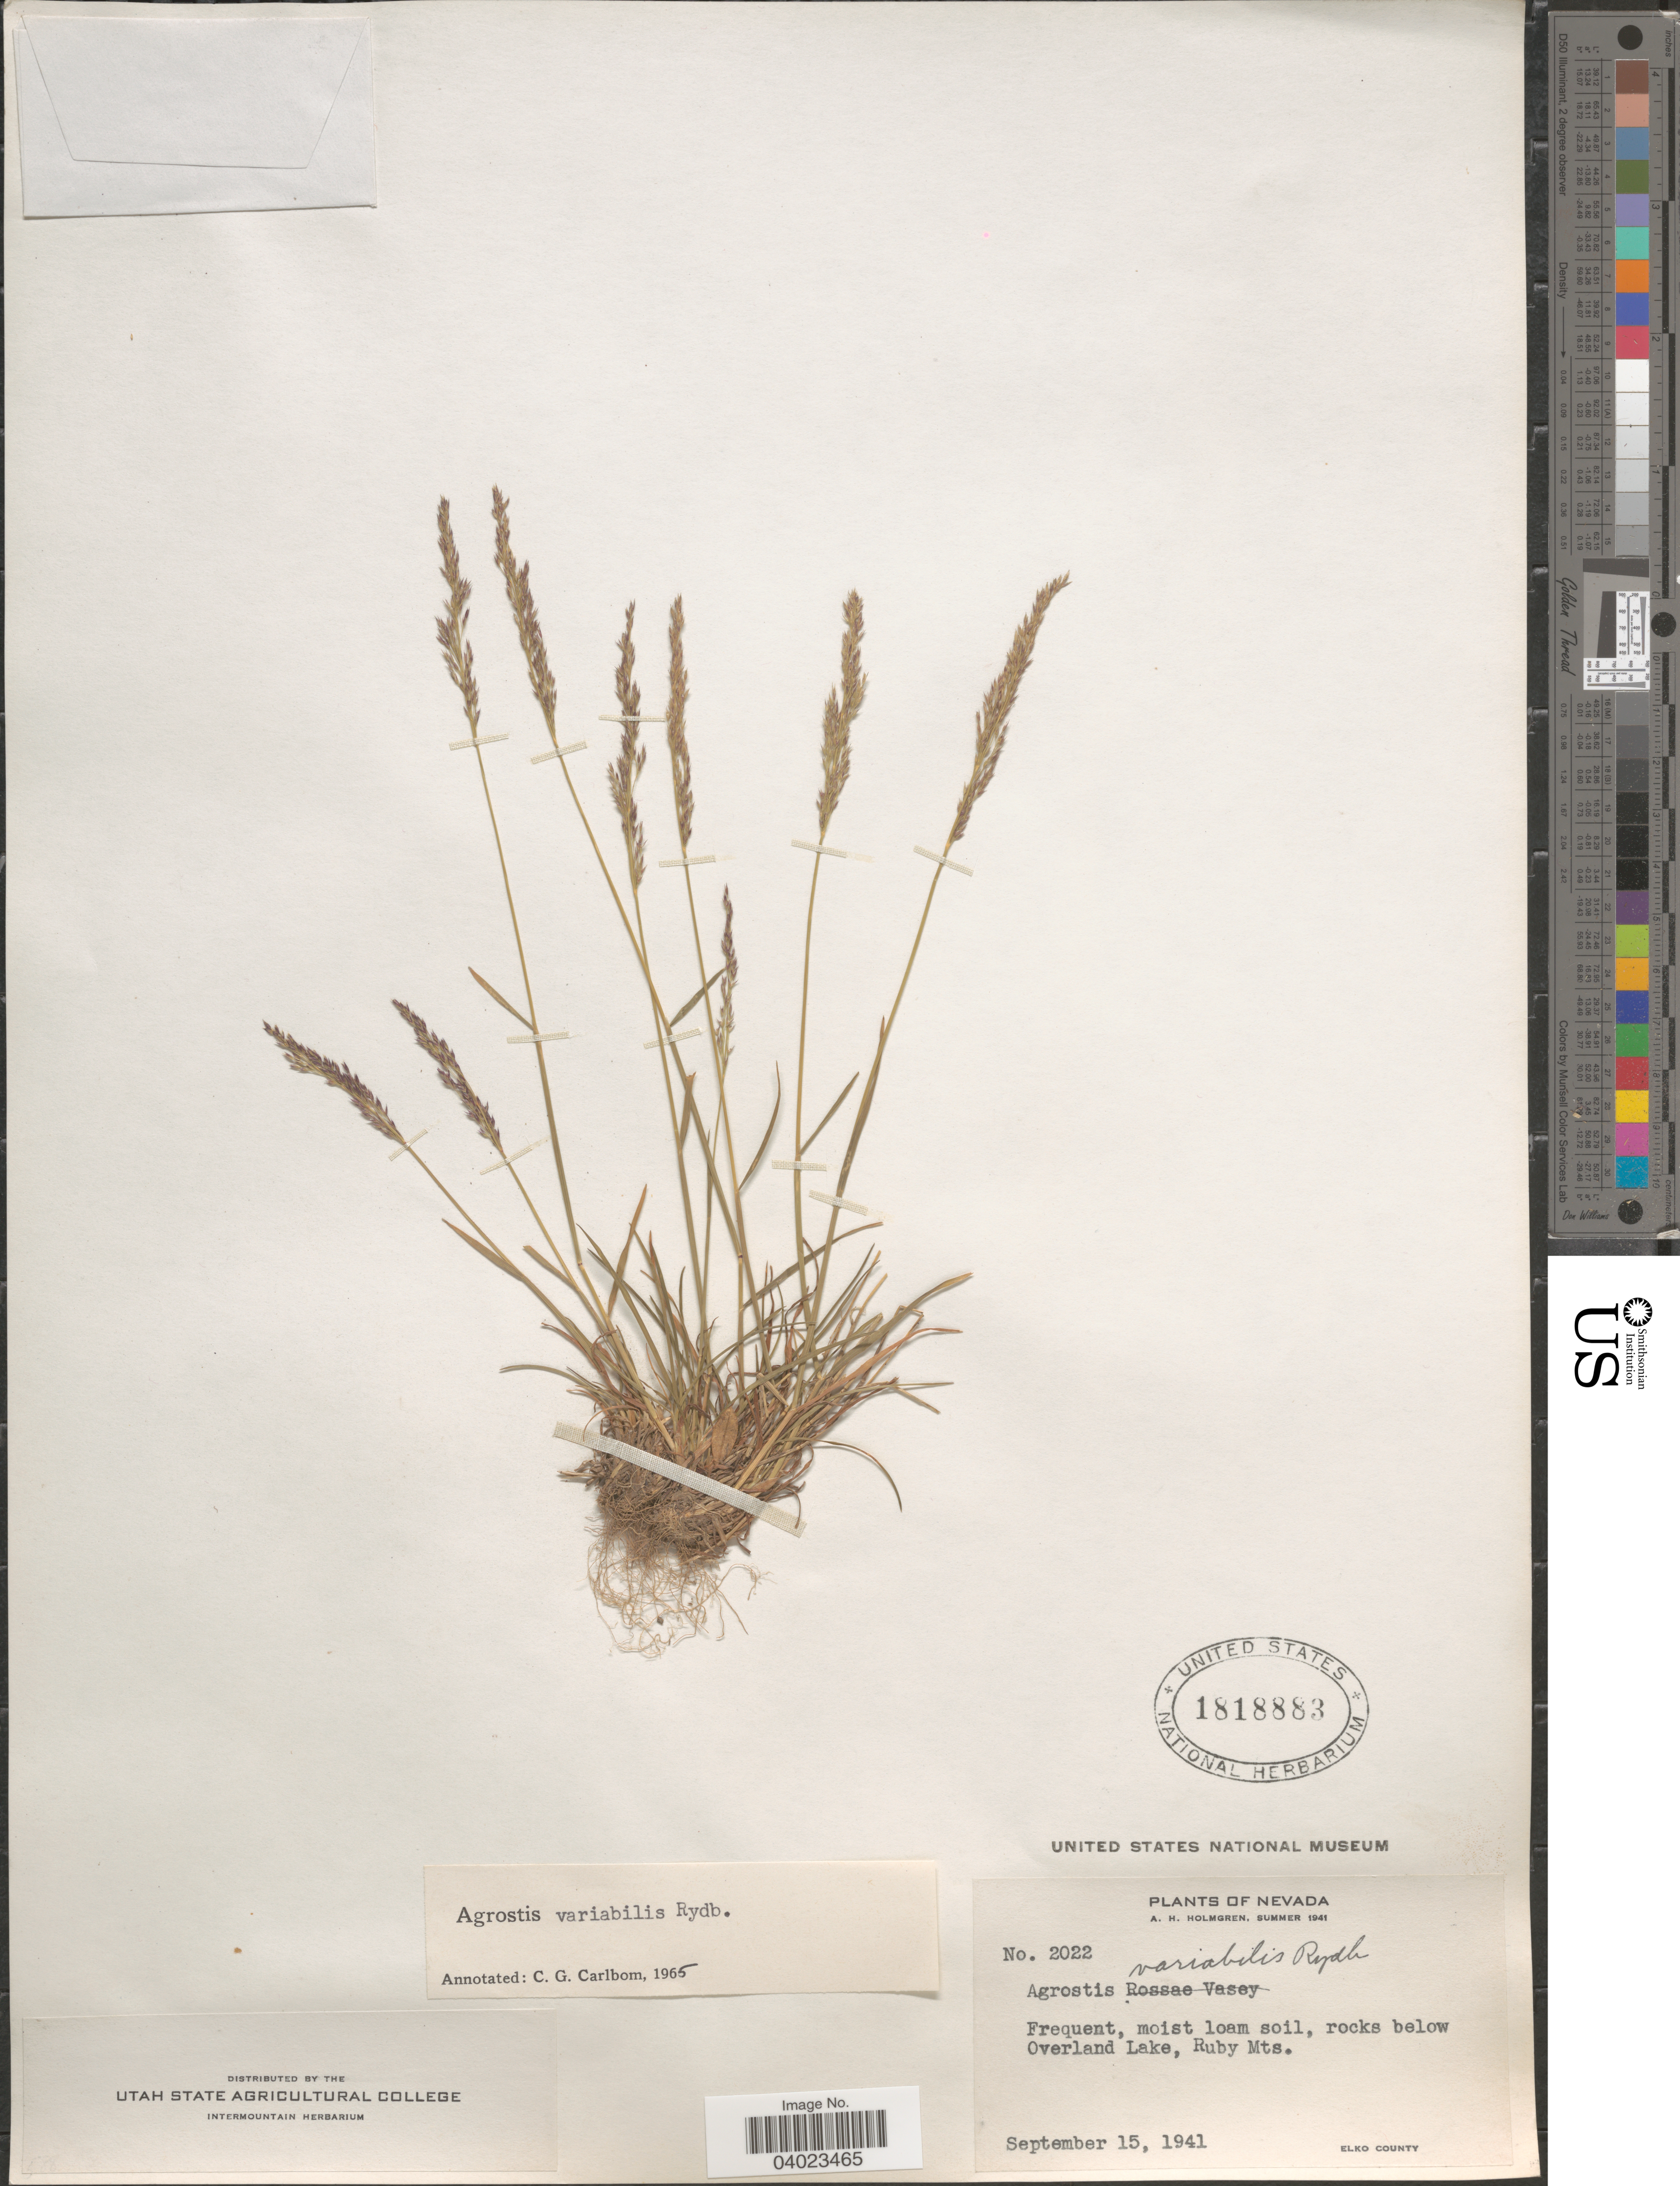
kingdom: Plantae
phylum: Tracheophyta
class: Liliopsida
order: Poales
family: Poaceae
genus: Agrostis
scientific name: Agrostis variabilis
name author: Rydb.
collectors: A. H. Holmgren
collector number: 2022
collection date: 1941-09-15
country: United States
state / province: Nevada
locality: Below Overland Lake, Ruby Mts. Elko County.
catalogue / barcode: US 1818883